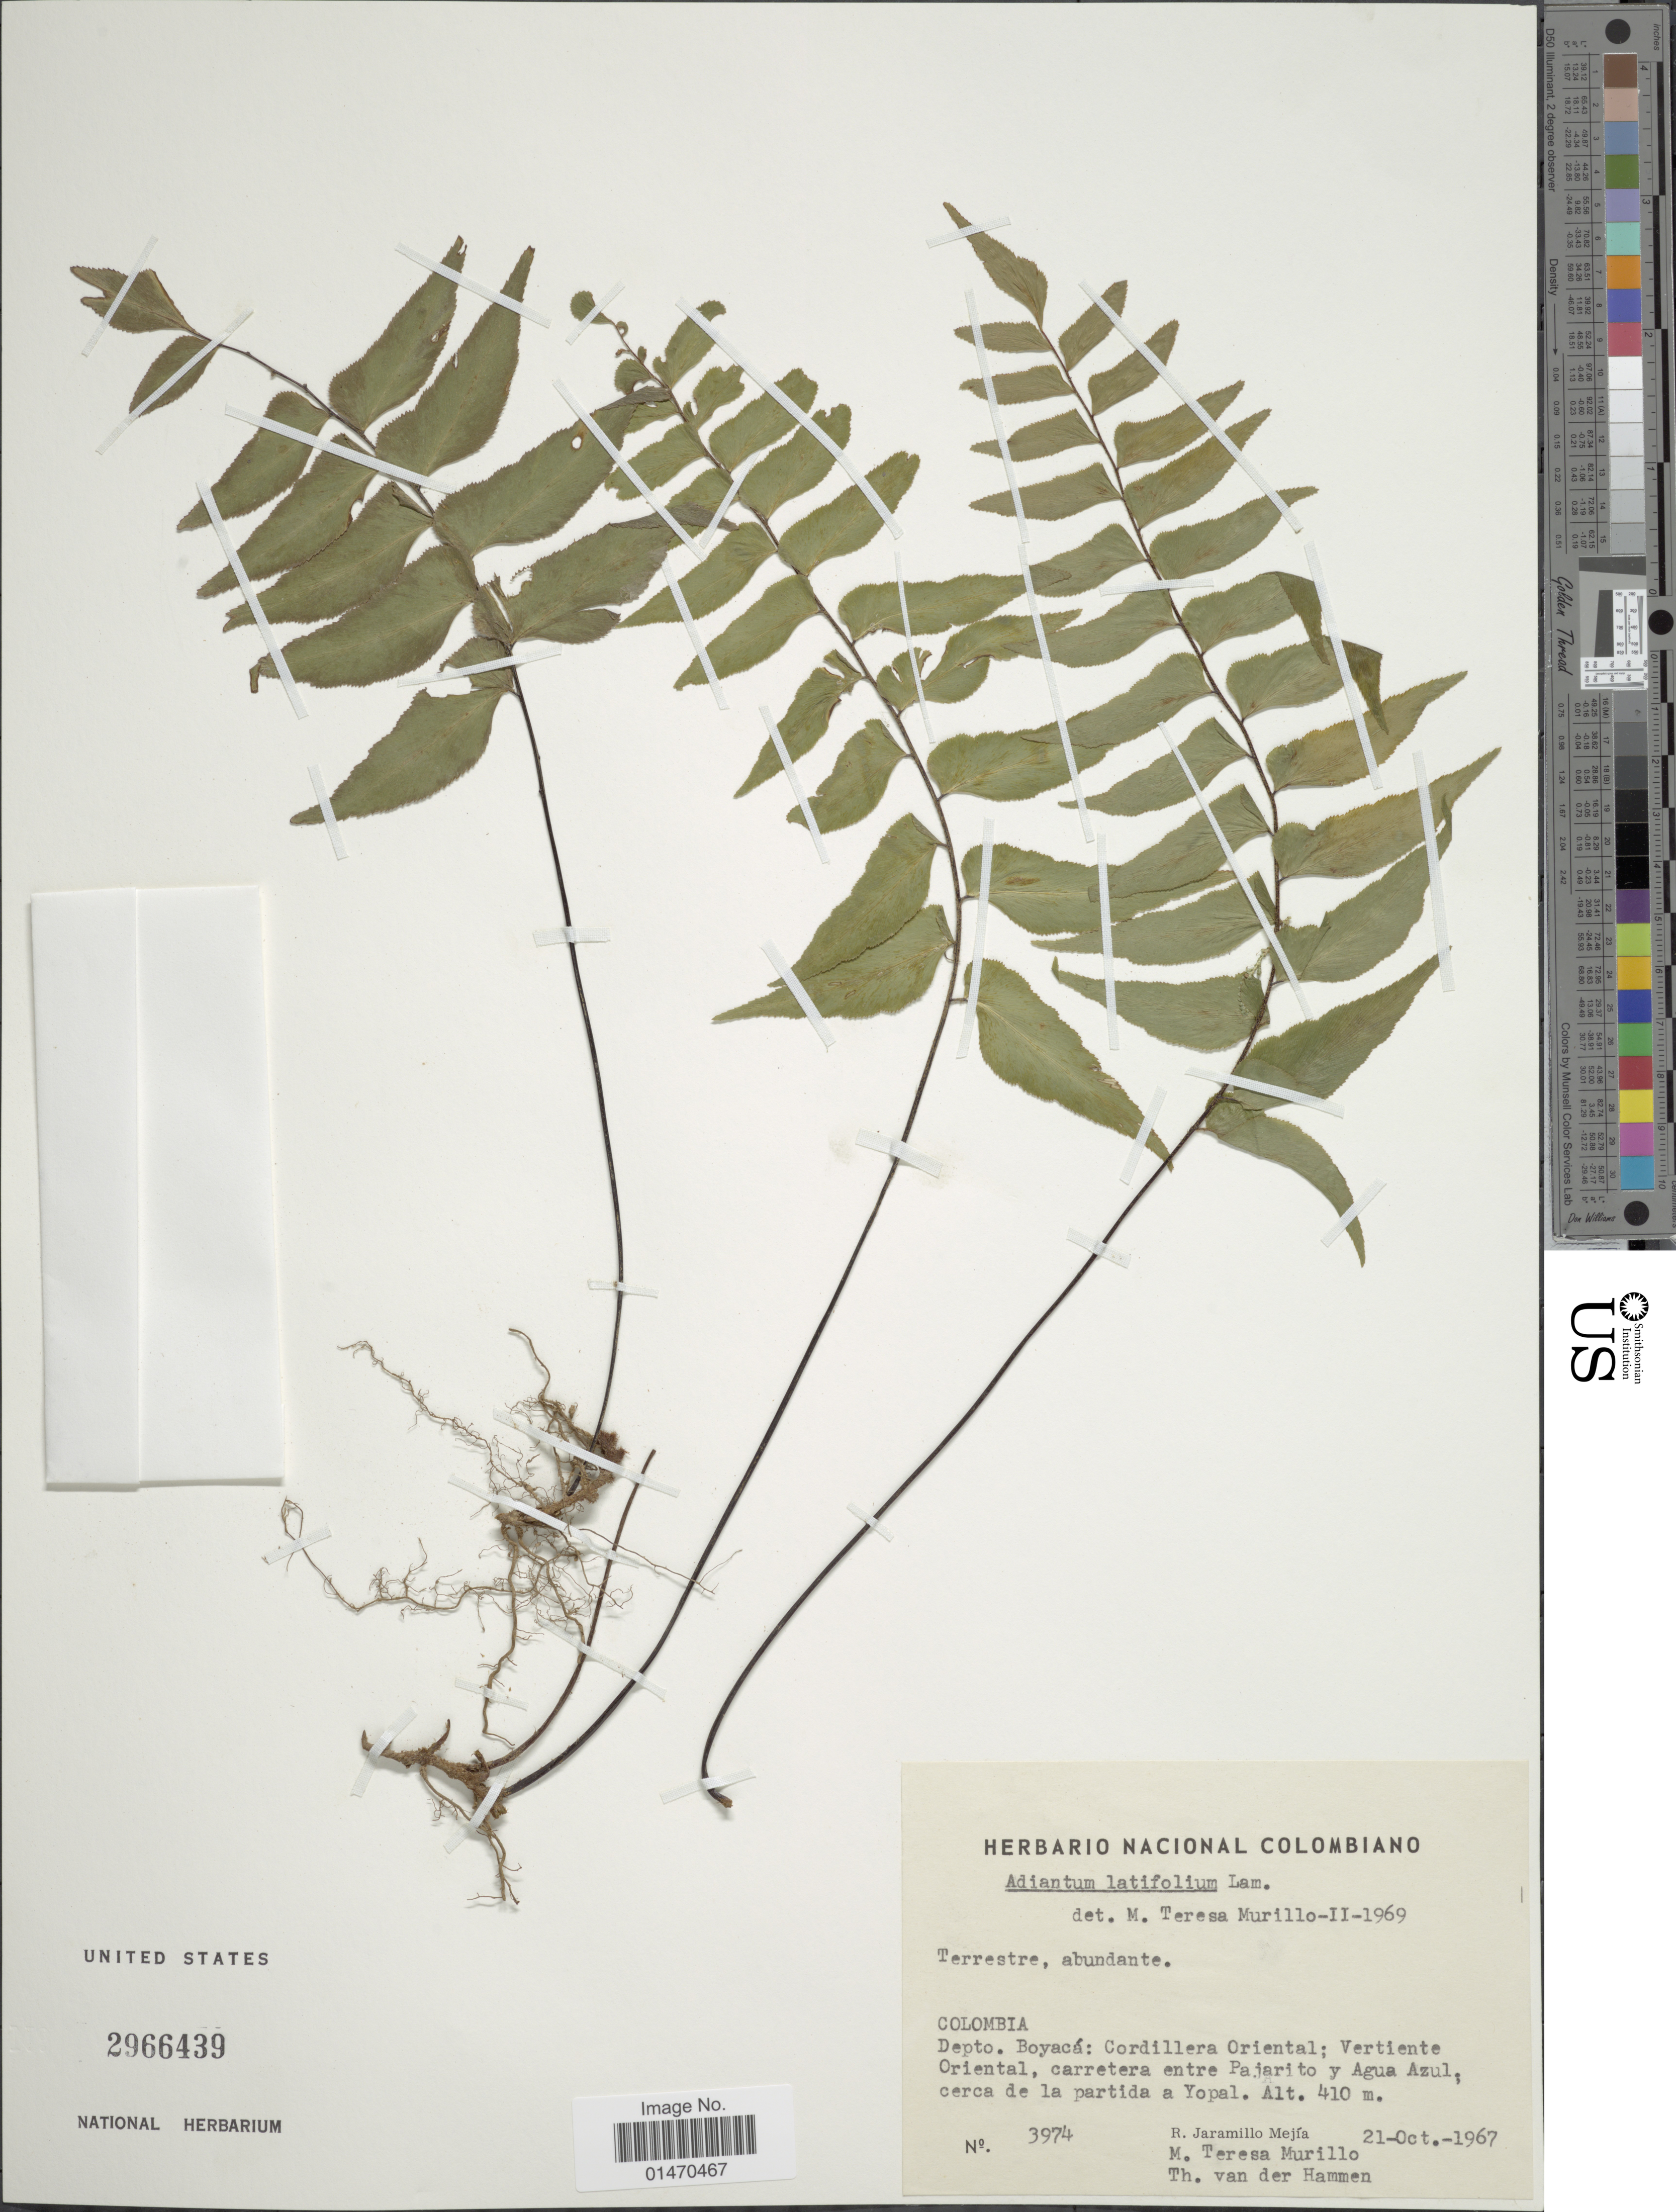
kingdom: Plantae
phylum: Tracheophyta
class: Polypodiopsida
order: Polypodiales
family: Pteridaceae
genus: Adiantum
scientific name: Adiantum latifolium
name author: Lam.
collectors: R. Jaramillo M.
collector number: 3974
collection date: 1967-10-21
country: Colombia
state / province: Boyacá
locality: Depto. Boyac;a: Cordillera Oriental: Vertiente Oriental, carretera entre Pajarito y Agua Azul, cerca de la partida a Yopal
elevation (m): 410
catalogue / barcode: US 2966439